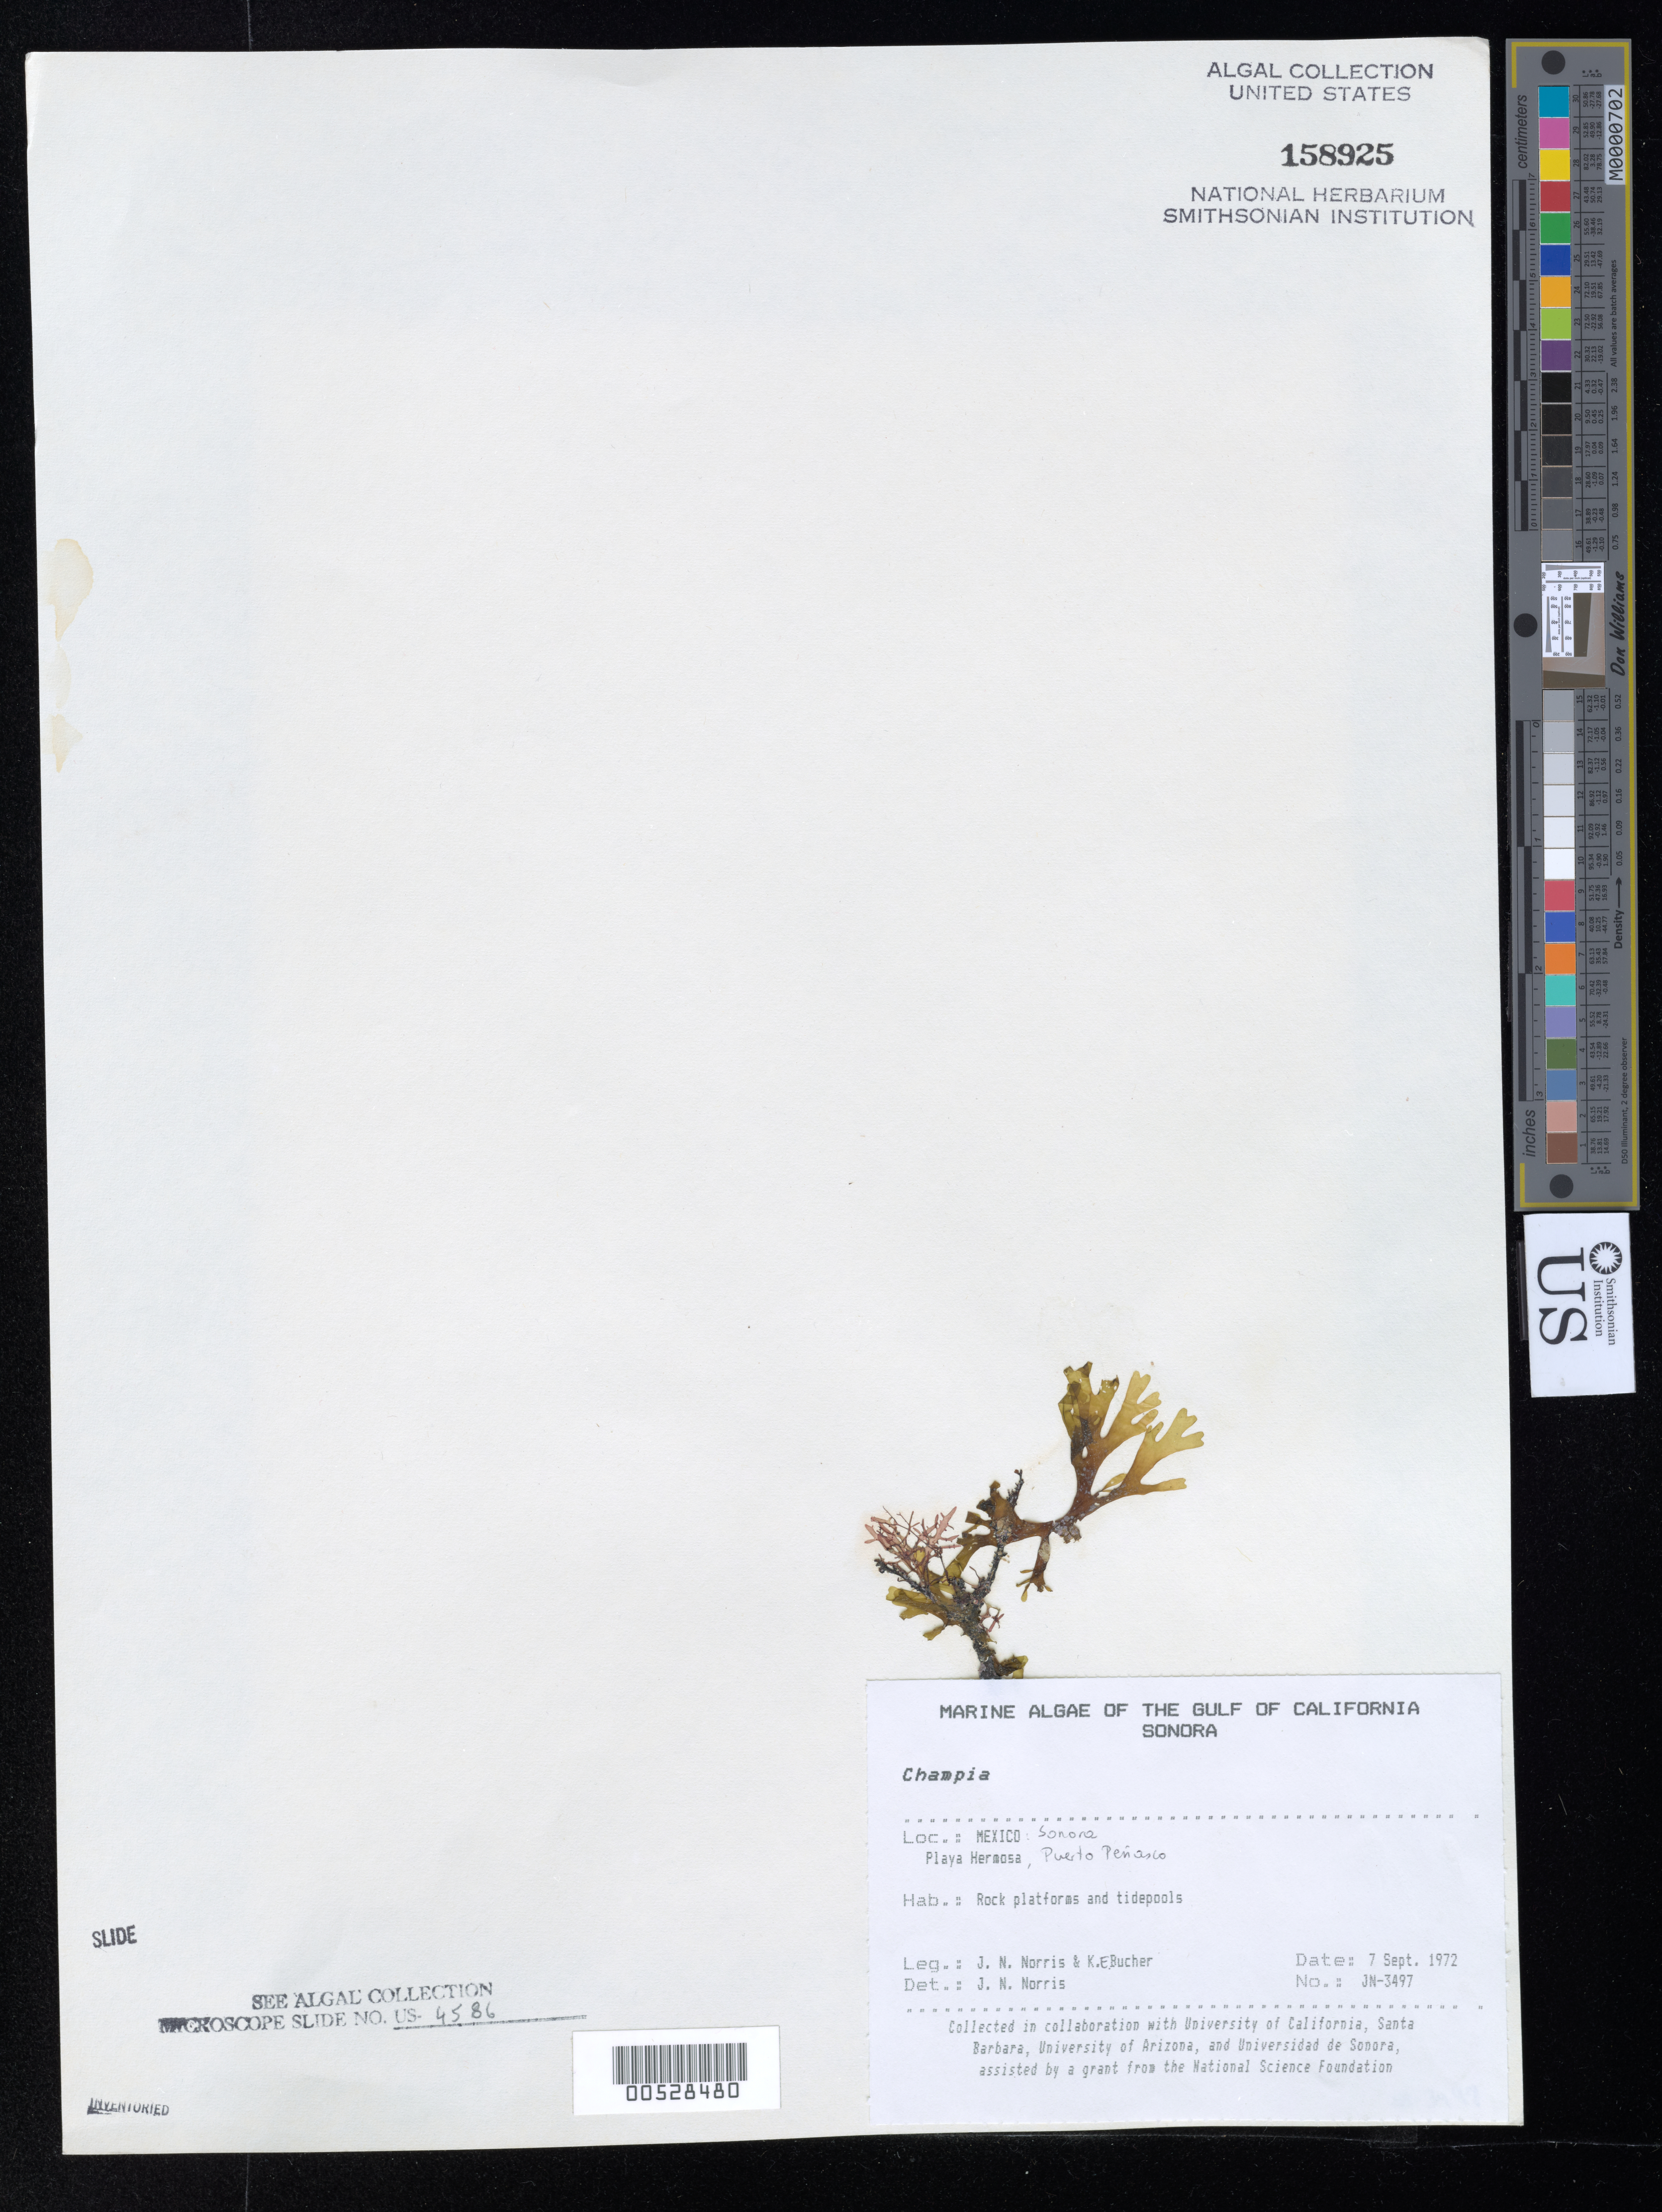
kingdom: Plantae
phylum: Rhodophyta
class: Florideophyceae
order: Rhodymeniales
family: Champiaceae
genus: Champia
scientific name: Champia sp.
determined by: Norris, James N.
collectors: J. N. Norris & K. E. Bucher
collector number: JN-3497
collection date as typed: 07 Sep 1972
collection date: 1972-09-07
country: Mexico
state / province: Sonora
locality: Playa Hermosa, Puerto Penasco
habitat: Rock platforms and tidepools.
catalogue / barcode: US 158925